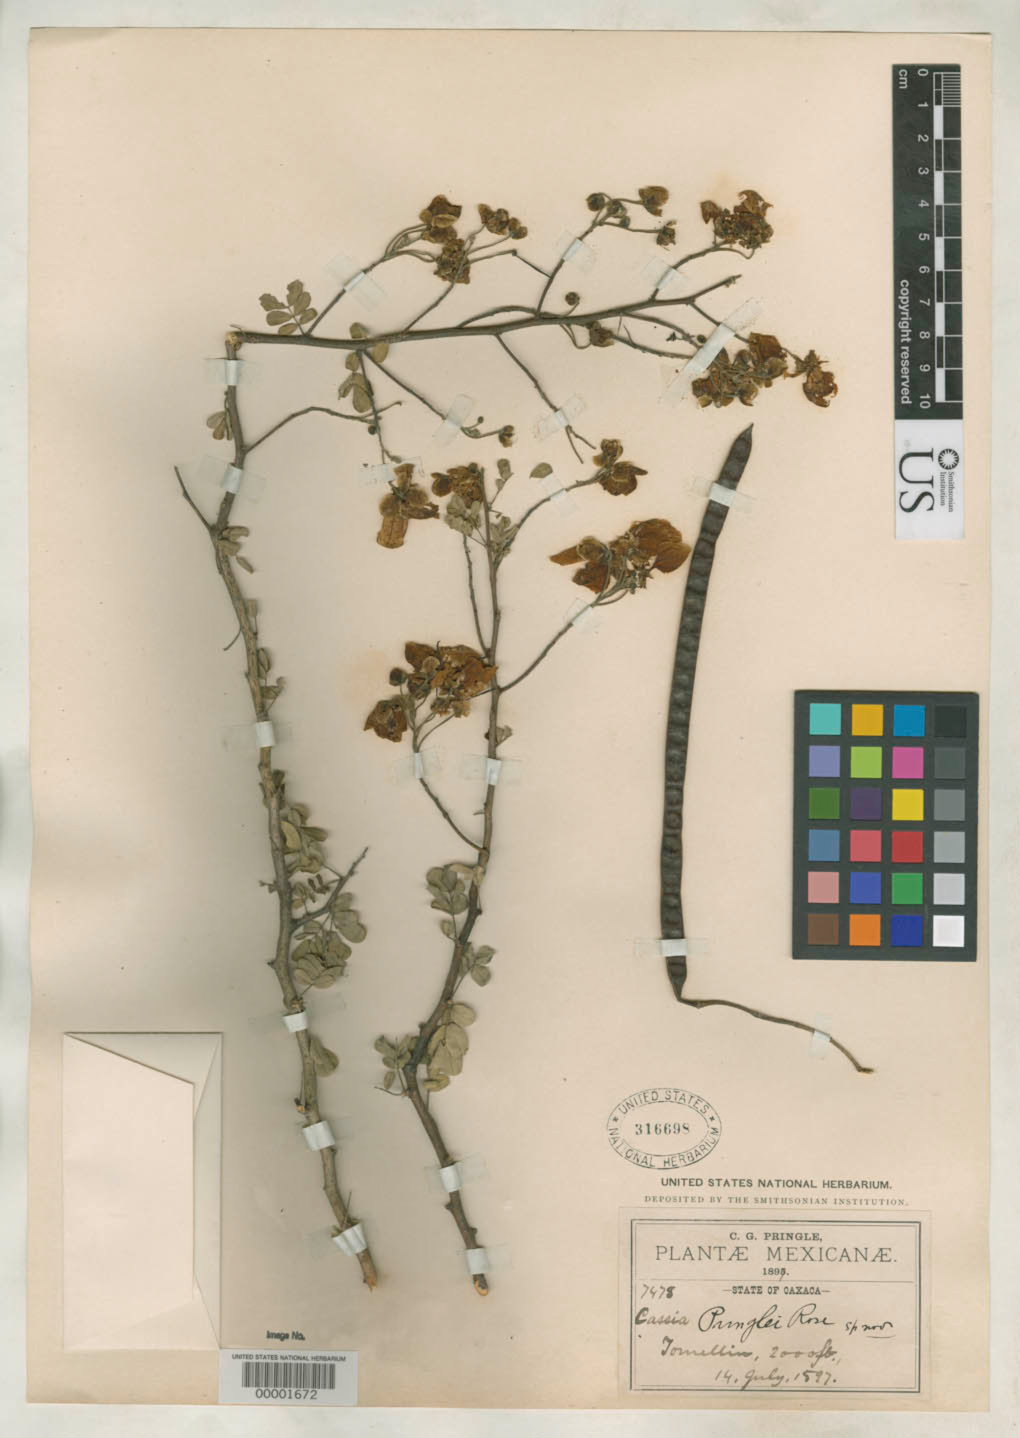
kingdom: Plantae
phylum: Tracheophyta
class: Magnoliopsida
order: Fabales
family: Fabaceae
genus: Cassia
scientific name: Cassia pringlei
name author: Rose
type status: Lectotype; Syntype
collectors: C. G. Pringle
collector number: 7478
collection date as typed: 14 Jul 1897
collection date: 1897-07-14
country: Mexico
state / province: Oaxaca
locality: Tomellin Station.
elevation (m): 615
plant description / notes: Presumably the "lectoholotypus" as cited by Barneby & Irwin (1982); not annotated by them, but of 2 duplicates of Pringle 7478 extant at US, only this one matches the cited collection date (14 July 1897).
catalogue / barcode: US 316698